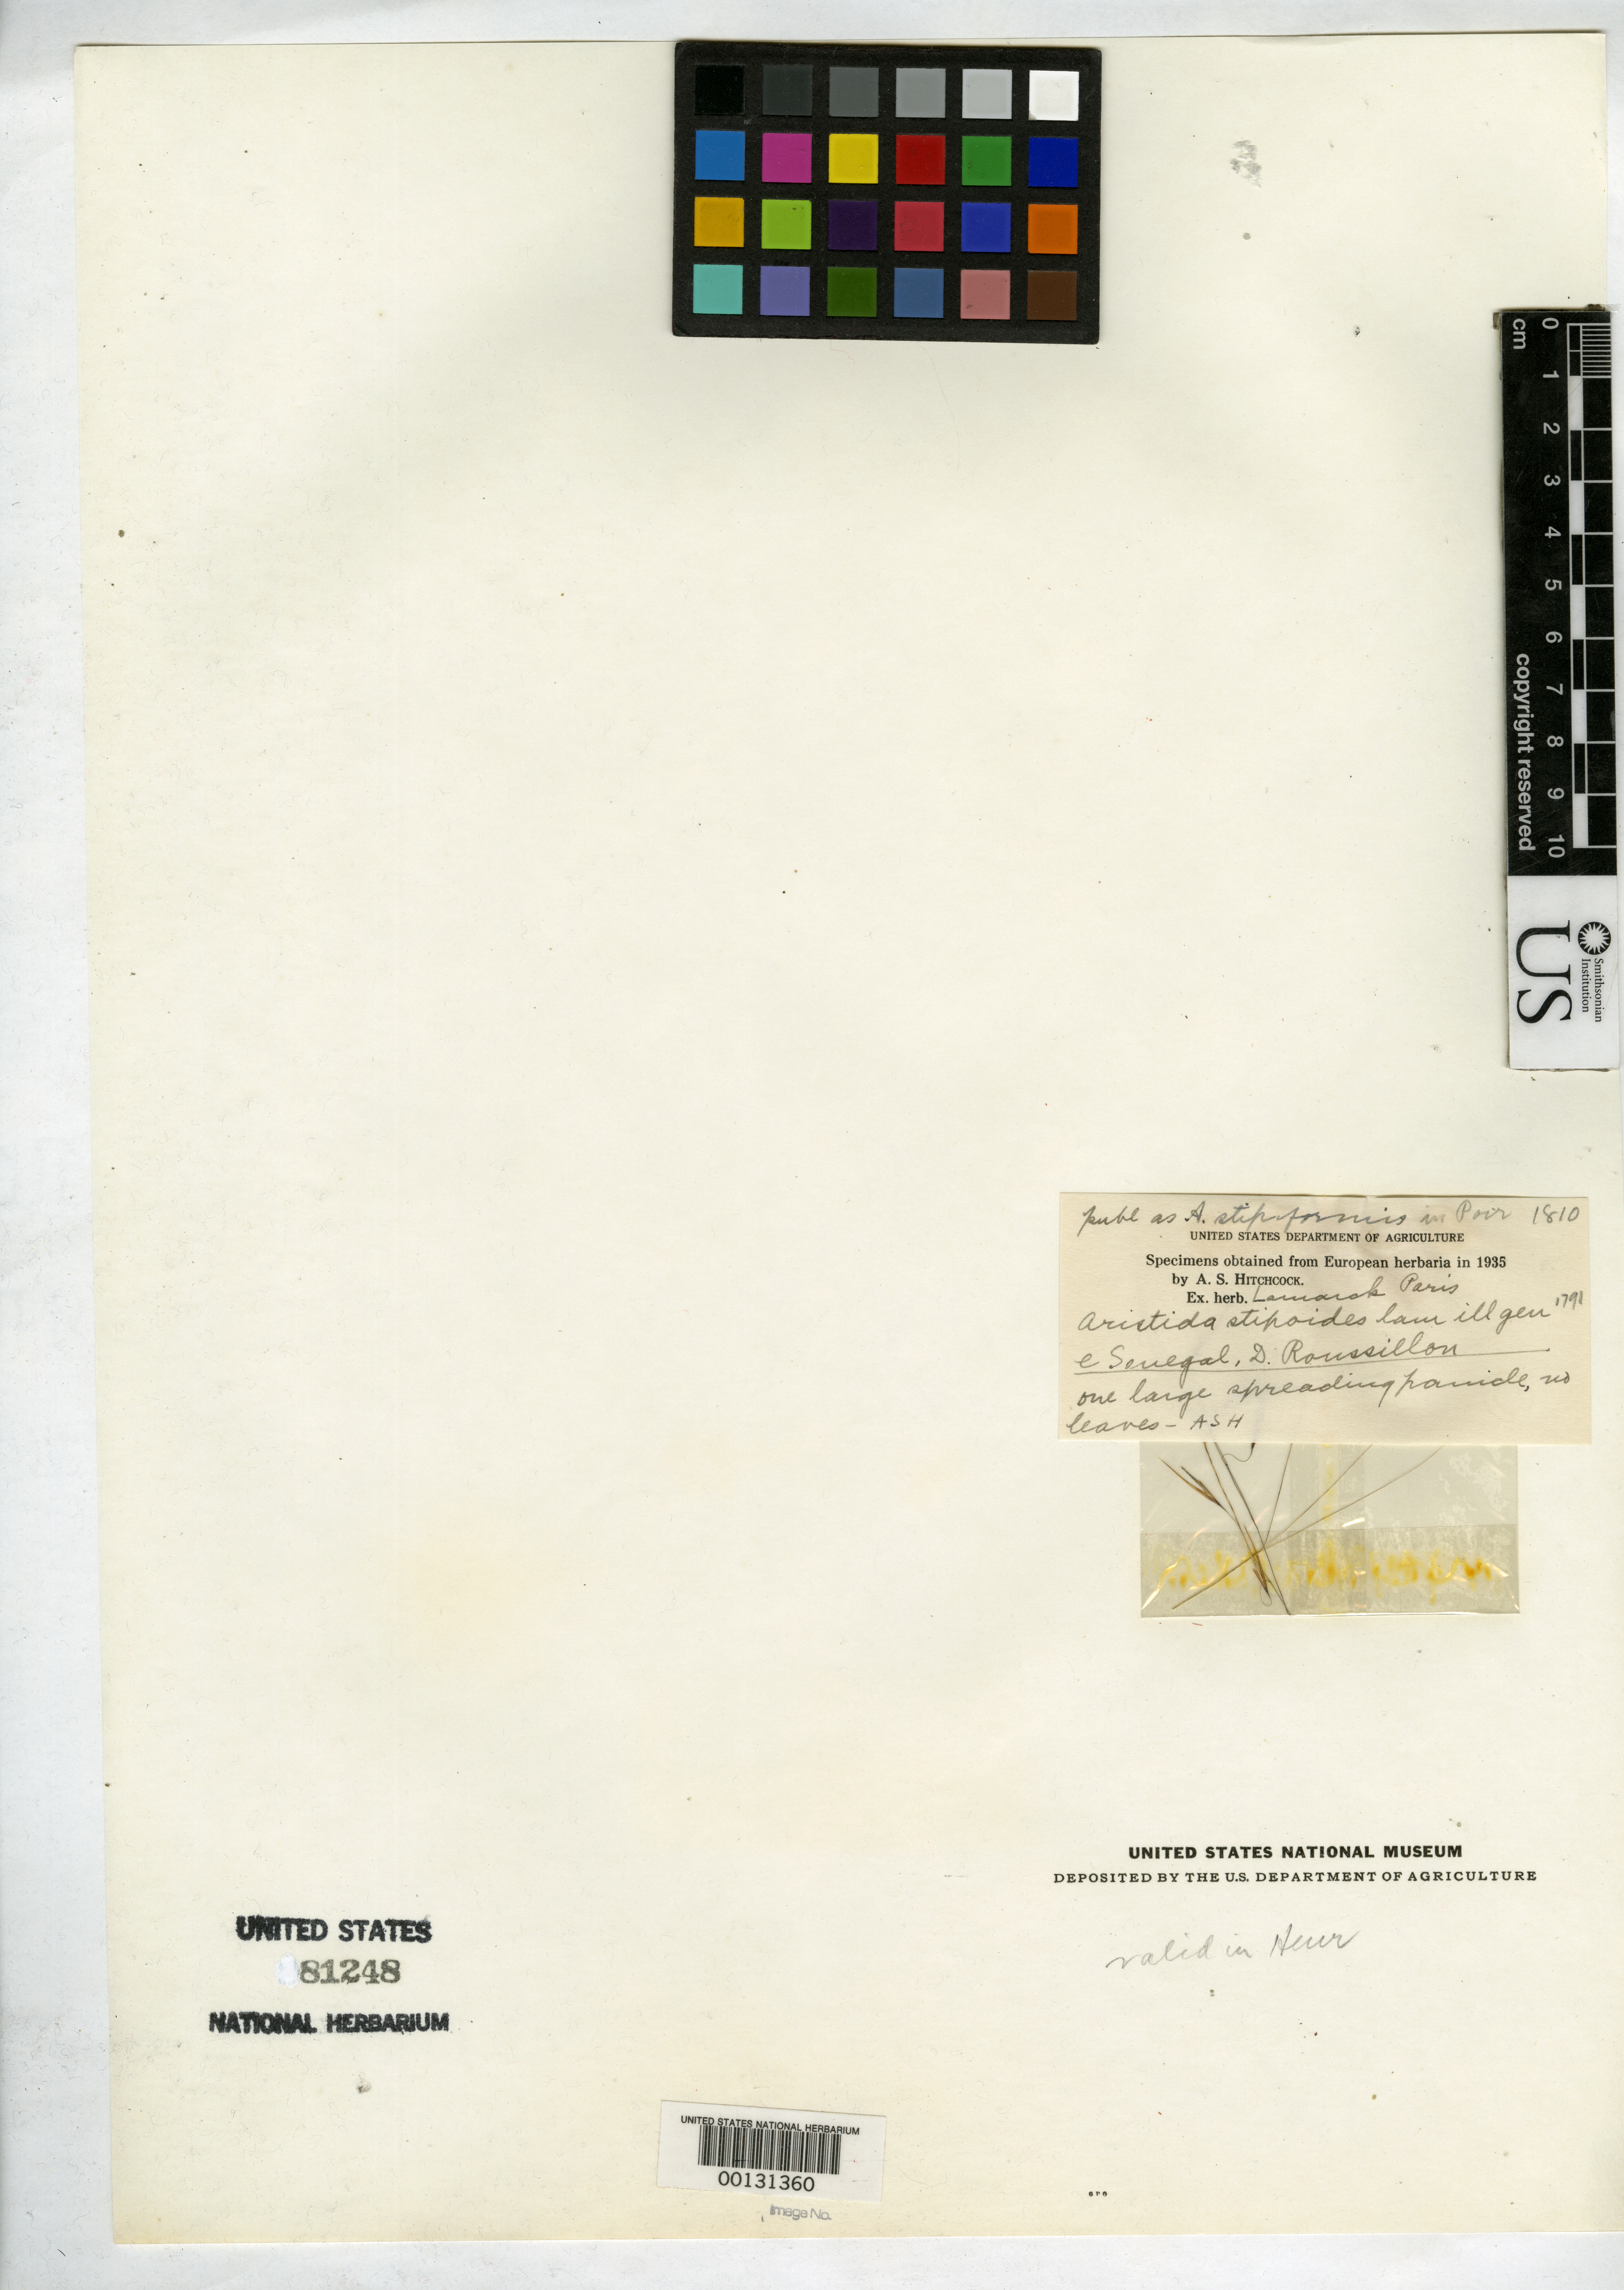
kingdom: Plantae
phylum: Tracheophyta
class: Liliopsida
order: Poales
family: Poaceae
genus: Aristida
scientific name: Aristida stipiformis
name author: Poir. in Lam.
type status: Type Fragment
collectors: D. Roussillon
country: Senegal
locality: East.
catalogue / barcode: US 81248